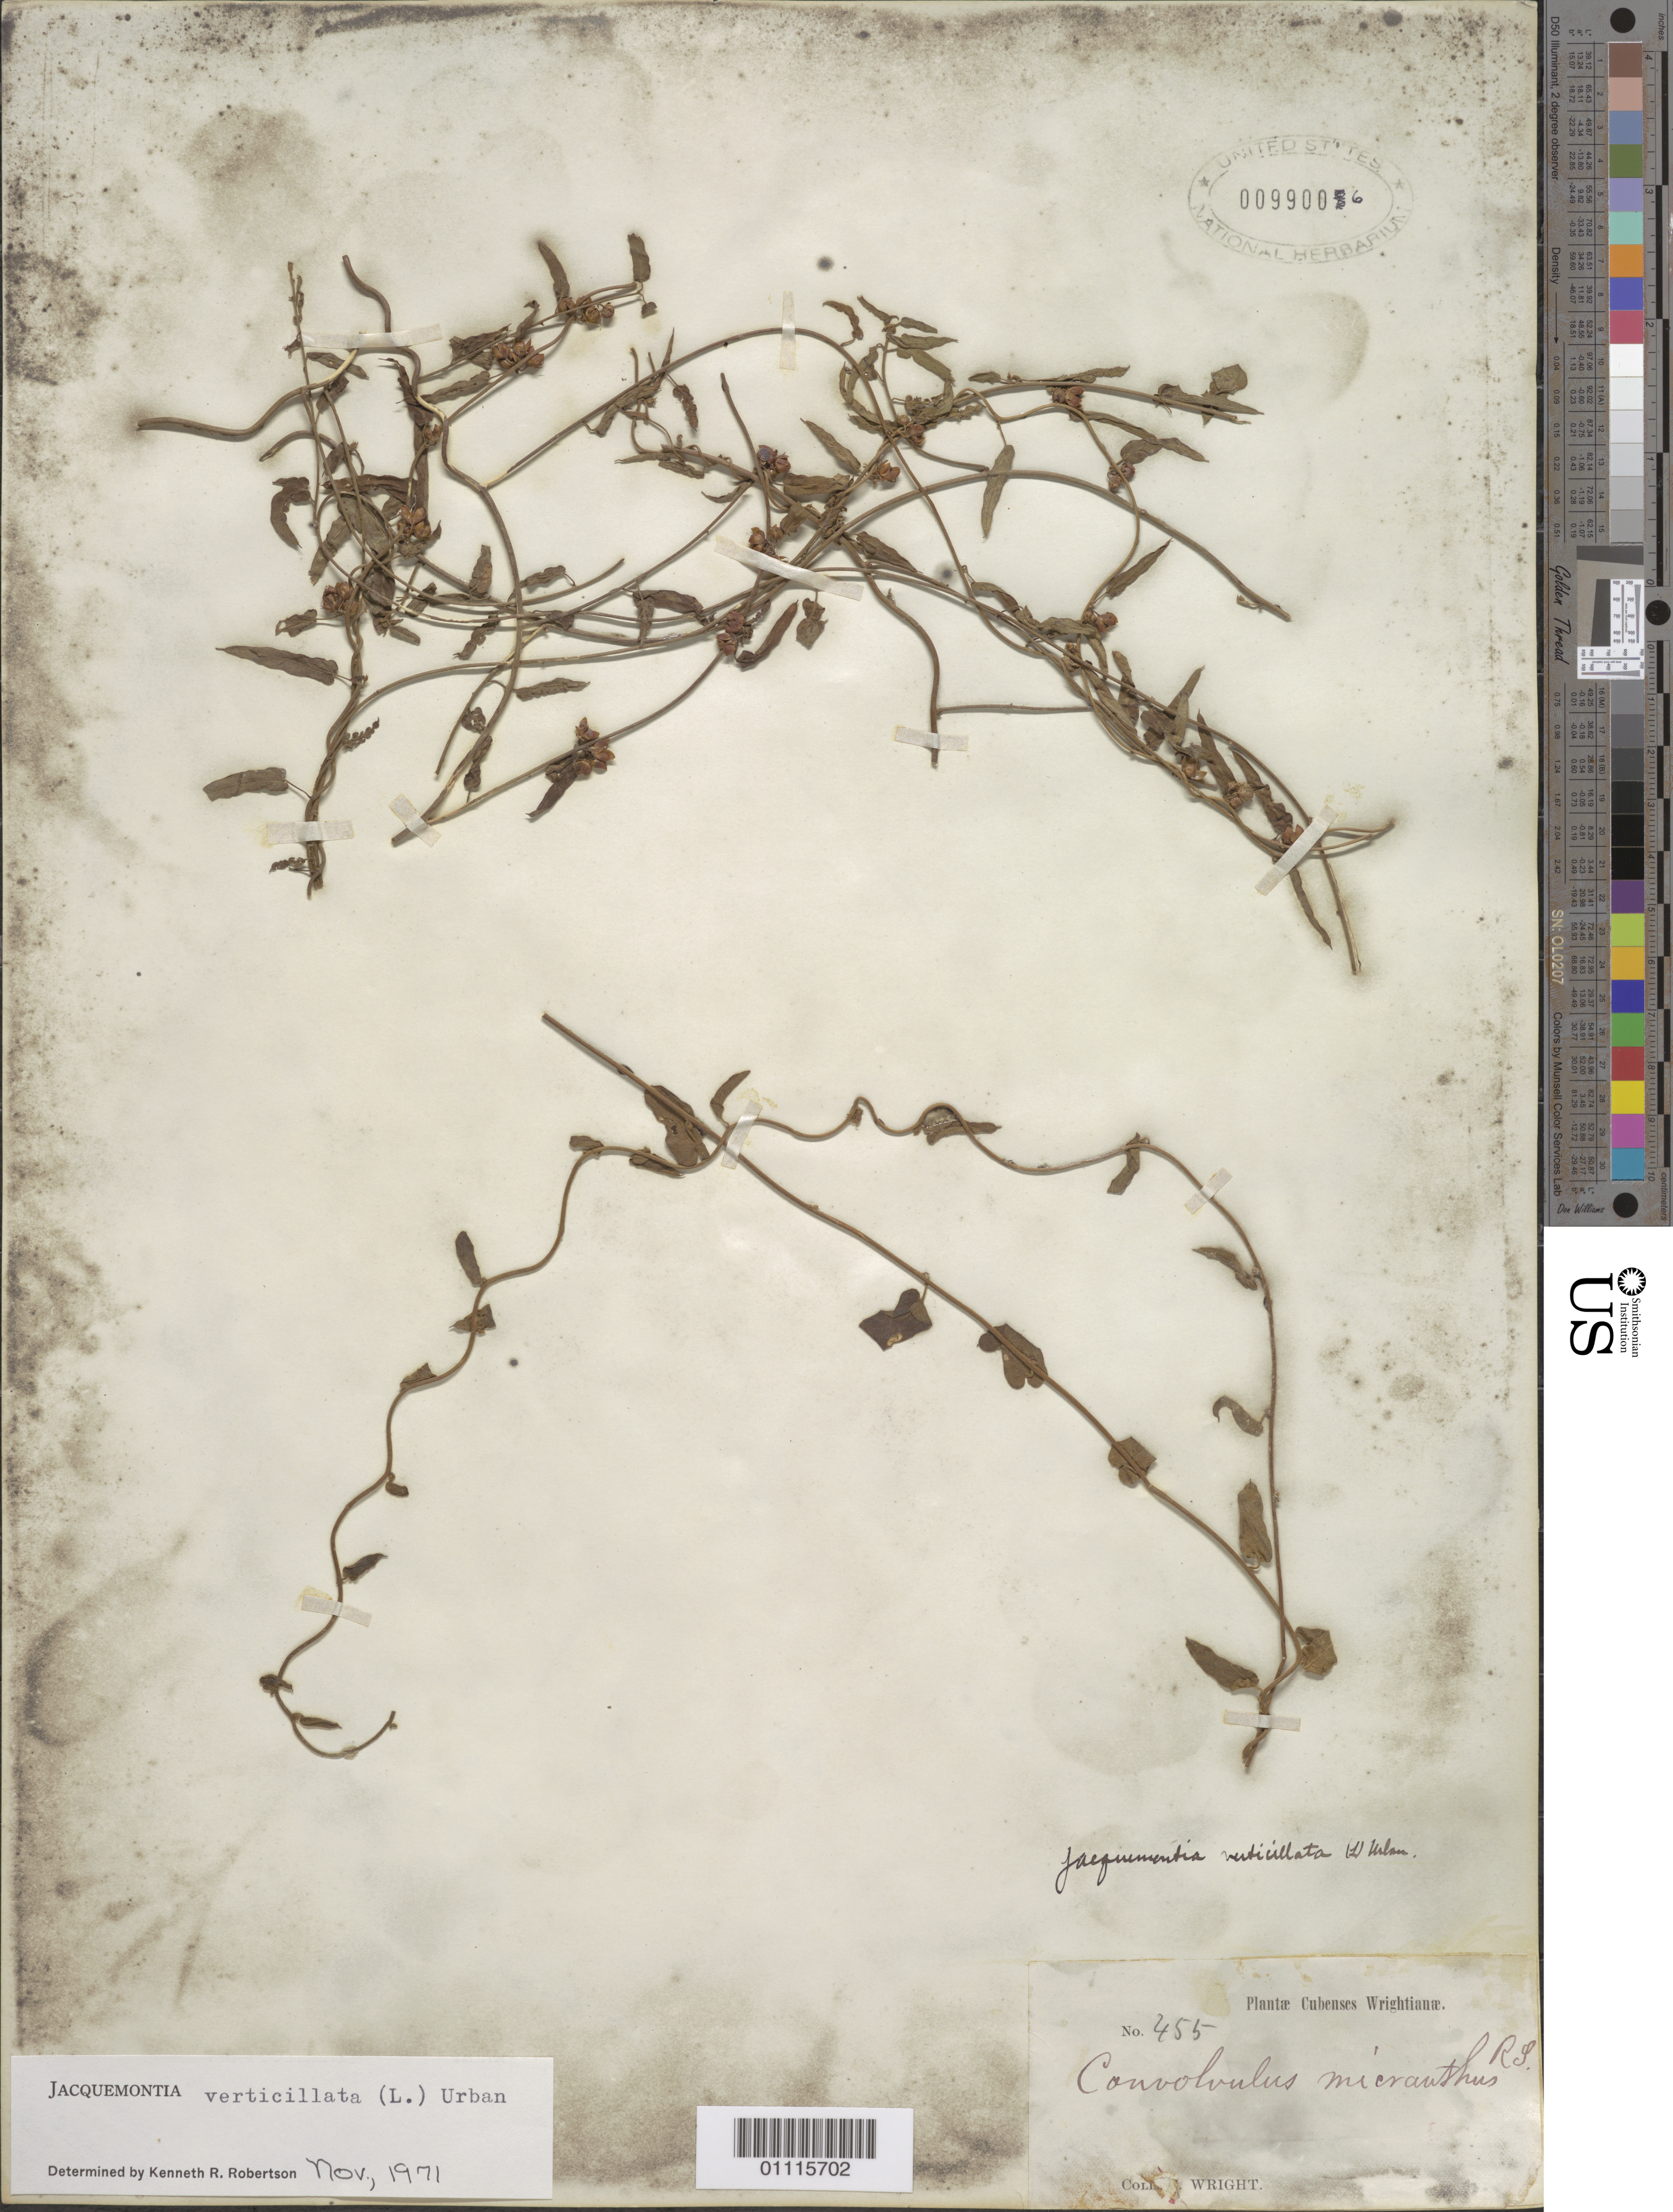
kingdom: Plantae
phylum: Tracheophyta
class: Magnoliopsida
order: Solanales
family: Convolvulaceae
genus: Jacquemontia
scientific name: Jacquemontia verticillata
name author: (L.) Urb.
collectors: C. Wright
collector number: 455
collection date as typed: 1800 to 1899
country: Cuba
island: Cuba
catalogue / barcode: US 99006